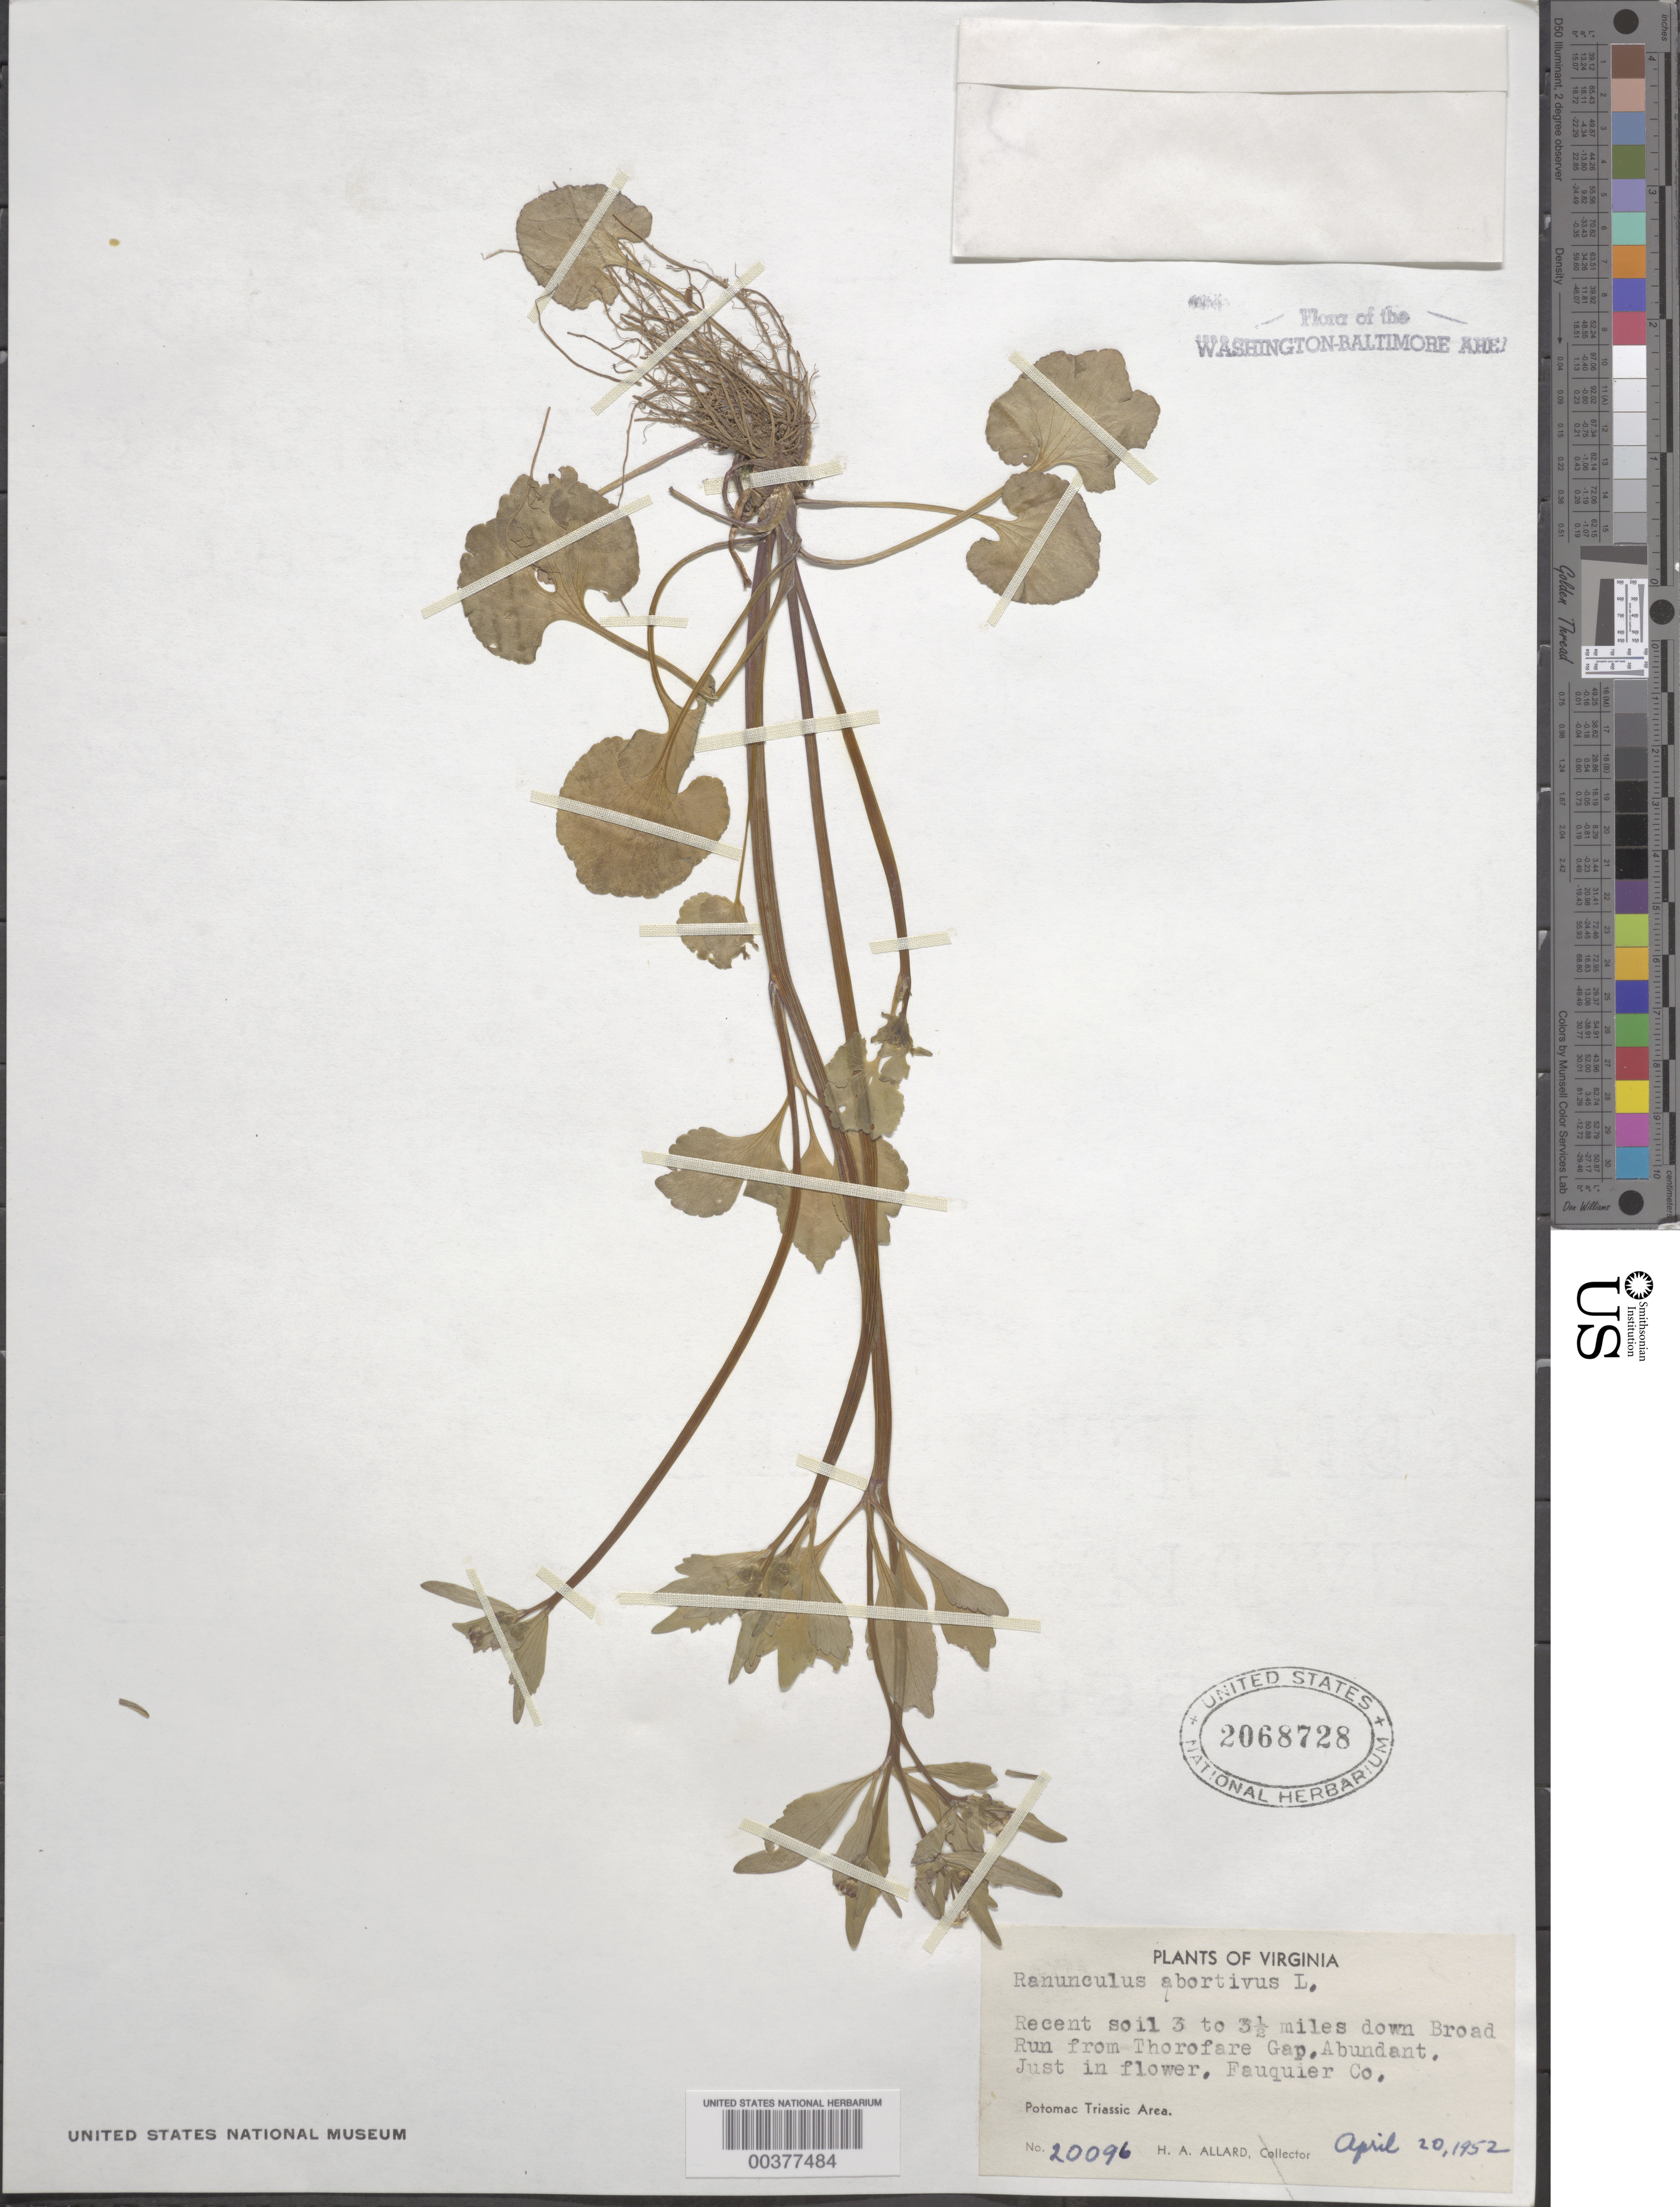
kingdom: Plantae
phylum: Tracheophyta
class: Magnoliopsida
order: Ranunculales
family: Ranunculaceae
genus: Ranunculus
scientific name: Ranunculus abortivus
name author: L.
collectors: H. A. Allard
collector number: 20096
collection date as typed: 20 Apr 1952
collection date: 1952-04-20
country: United States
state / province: Virginia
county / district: Fauquier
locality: Downstream from Thorofare Gap on Broad Run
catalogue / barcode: US 2068728